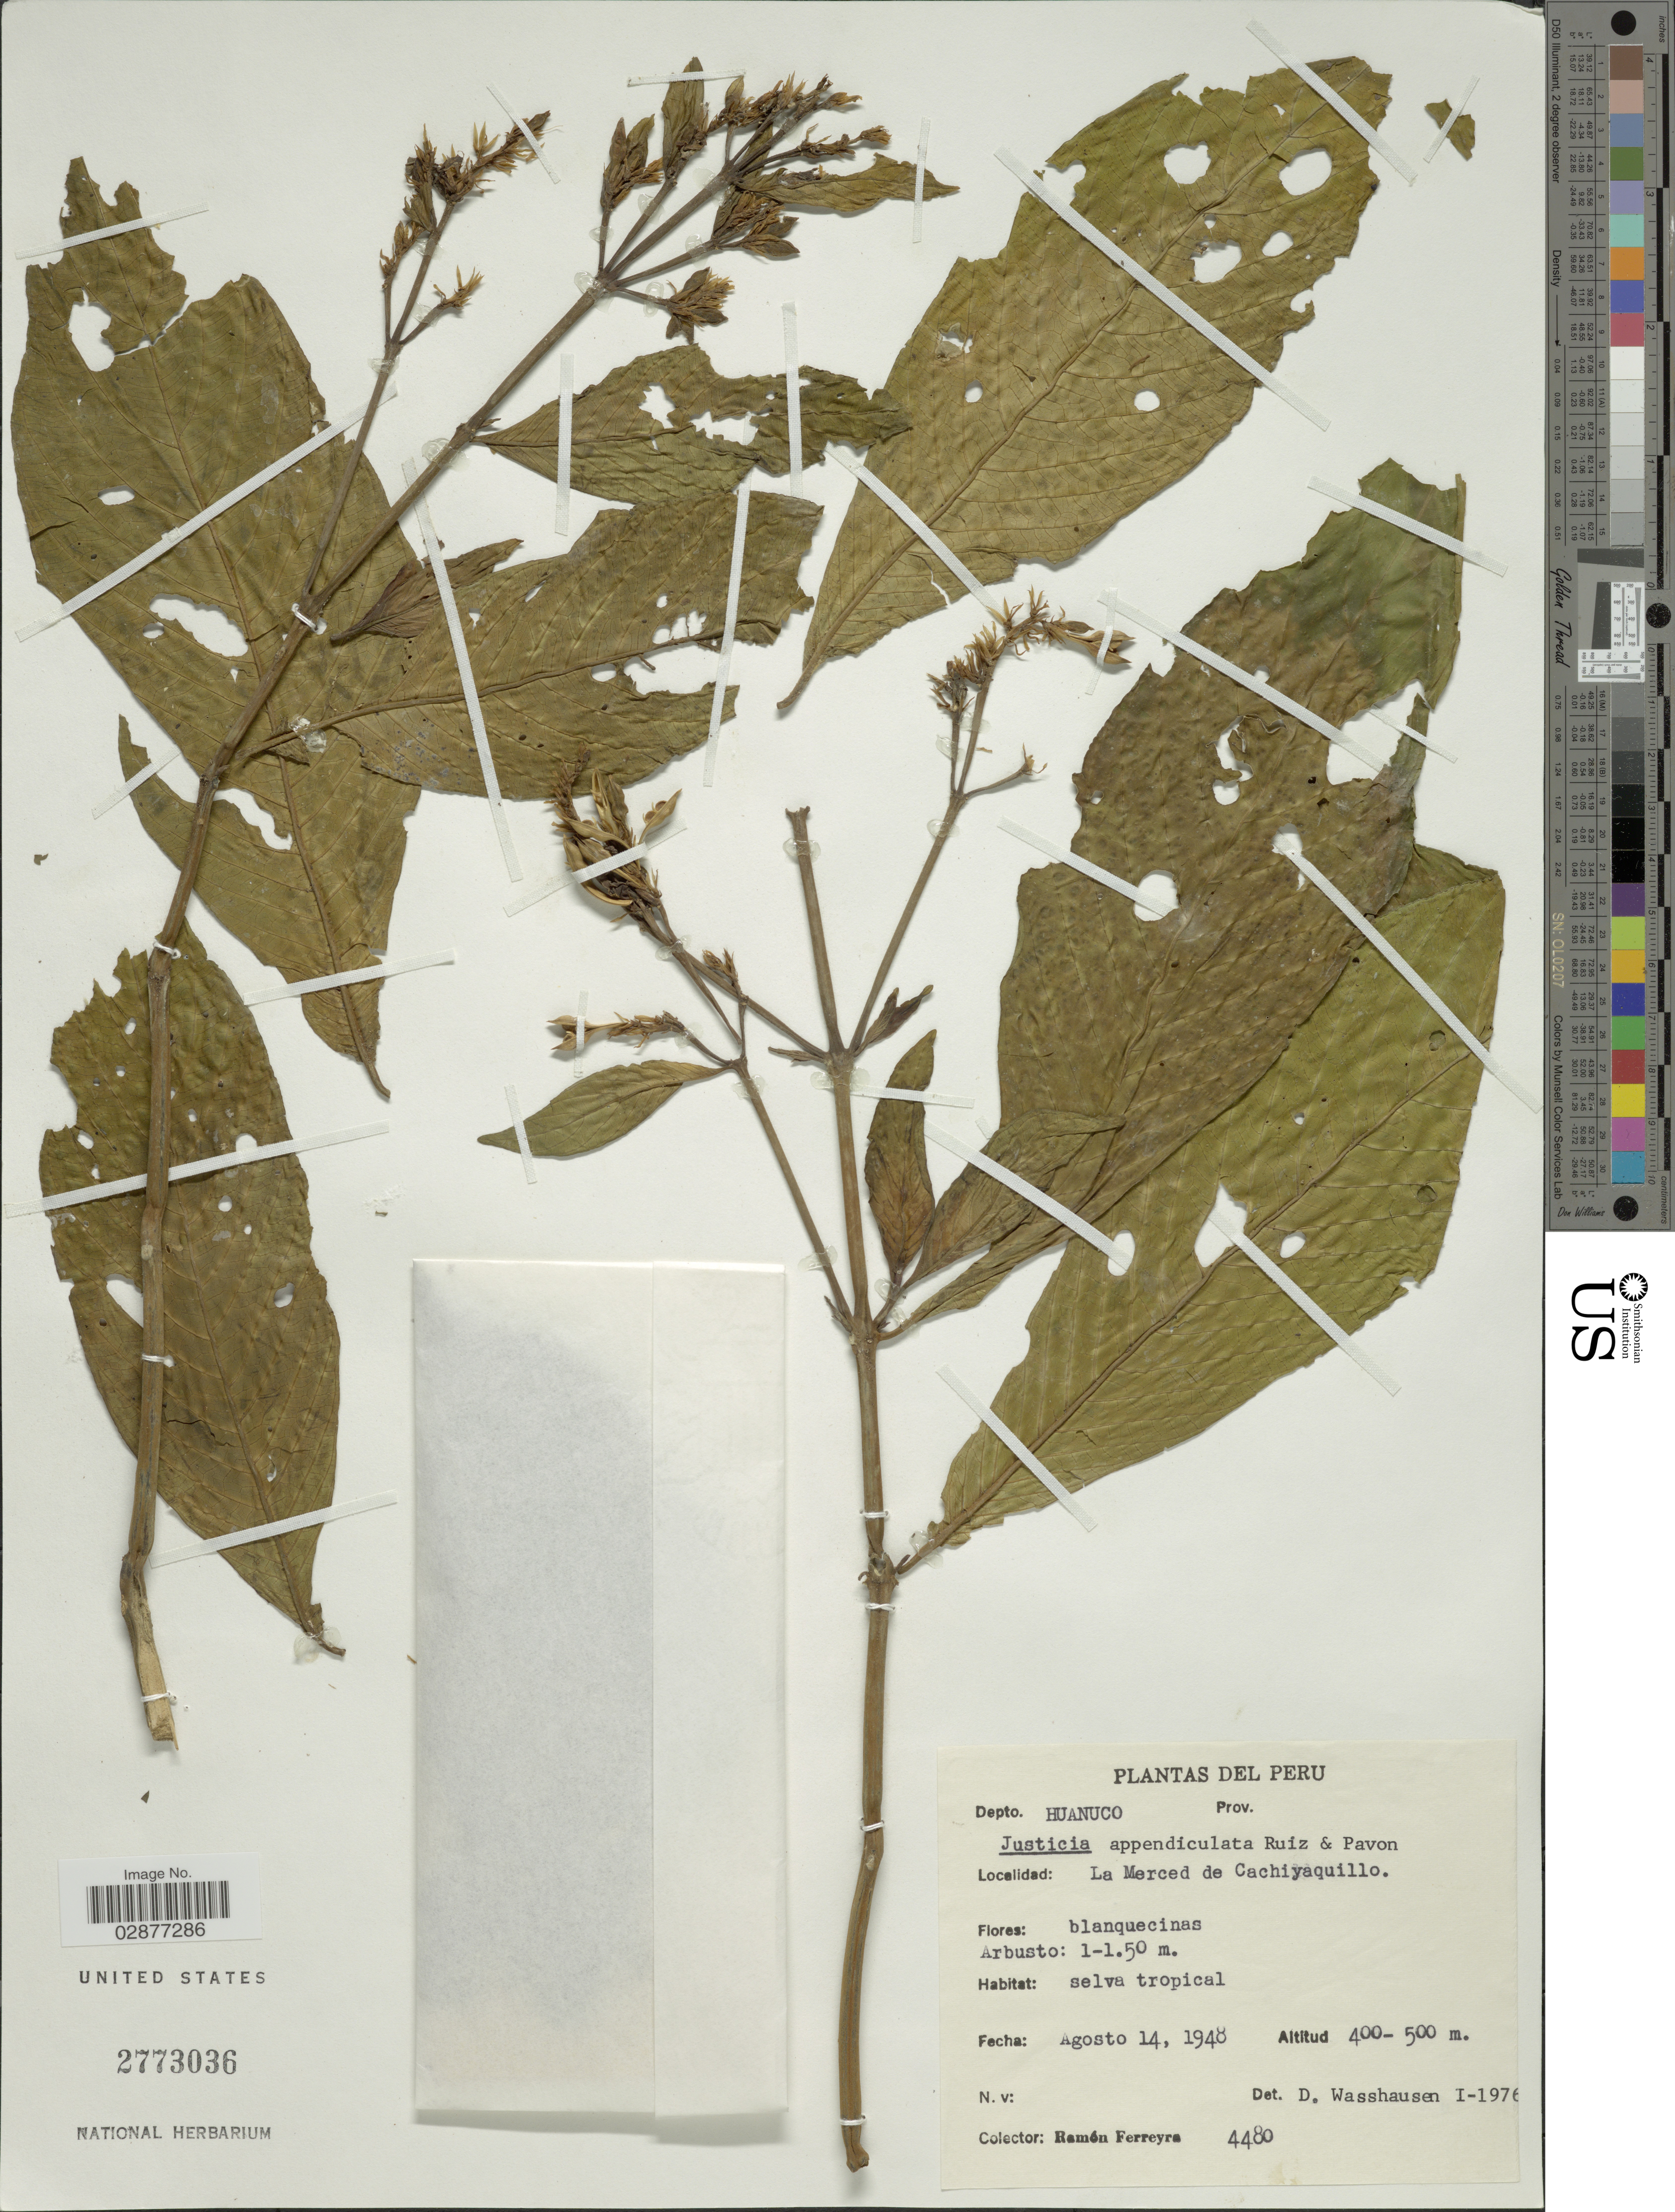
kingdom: Plantae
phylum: Tracheophyta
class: Magnoliopsida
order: Lamiales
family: Acanthaceae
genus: Justicia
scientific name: Justicia appendiculata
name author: (Ruiz & Pav.) Vahl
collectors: R. A. Ferreyra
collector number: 4480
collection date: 1948-08-14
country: Peru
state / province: Huánuco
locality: Depto. Huanuco. La Merced de Cachiyaquillo.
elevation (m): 400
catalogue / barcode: US 2773036